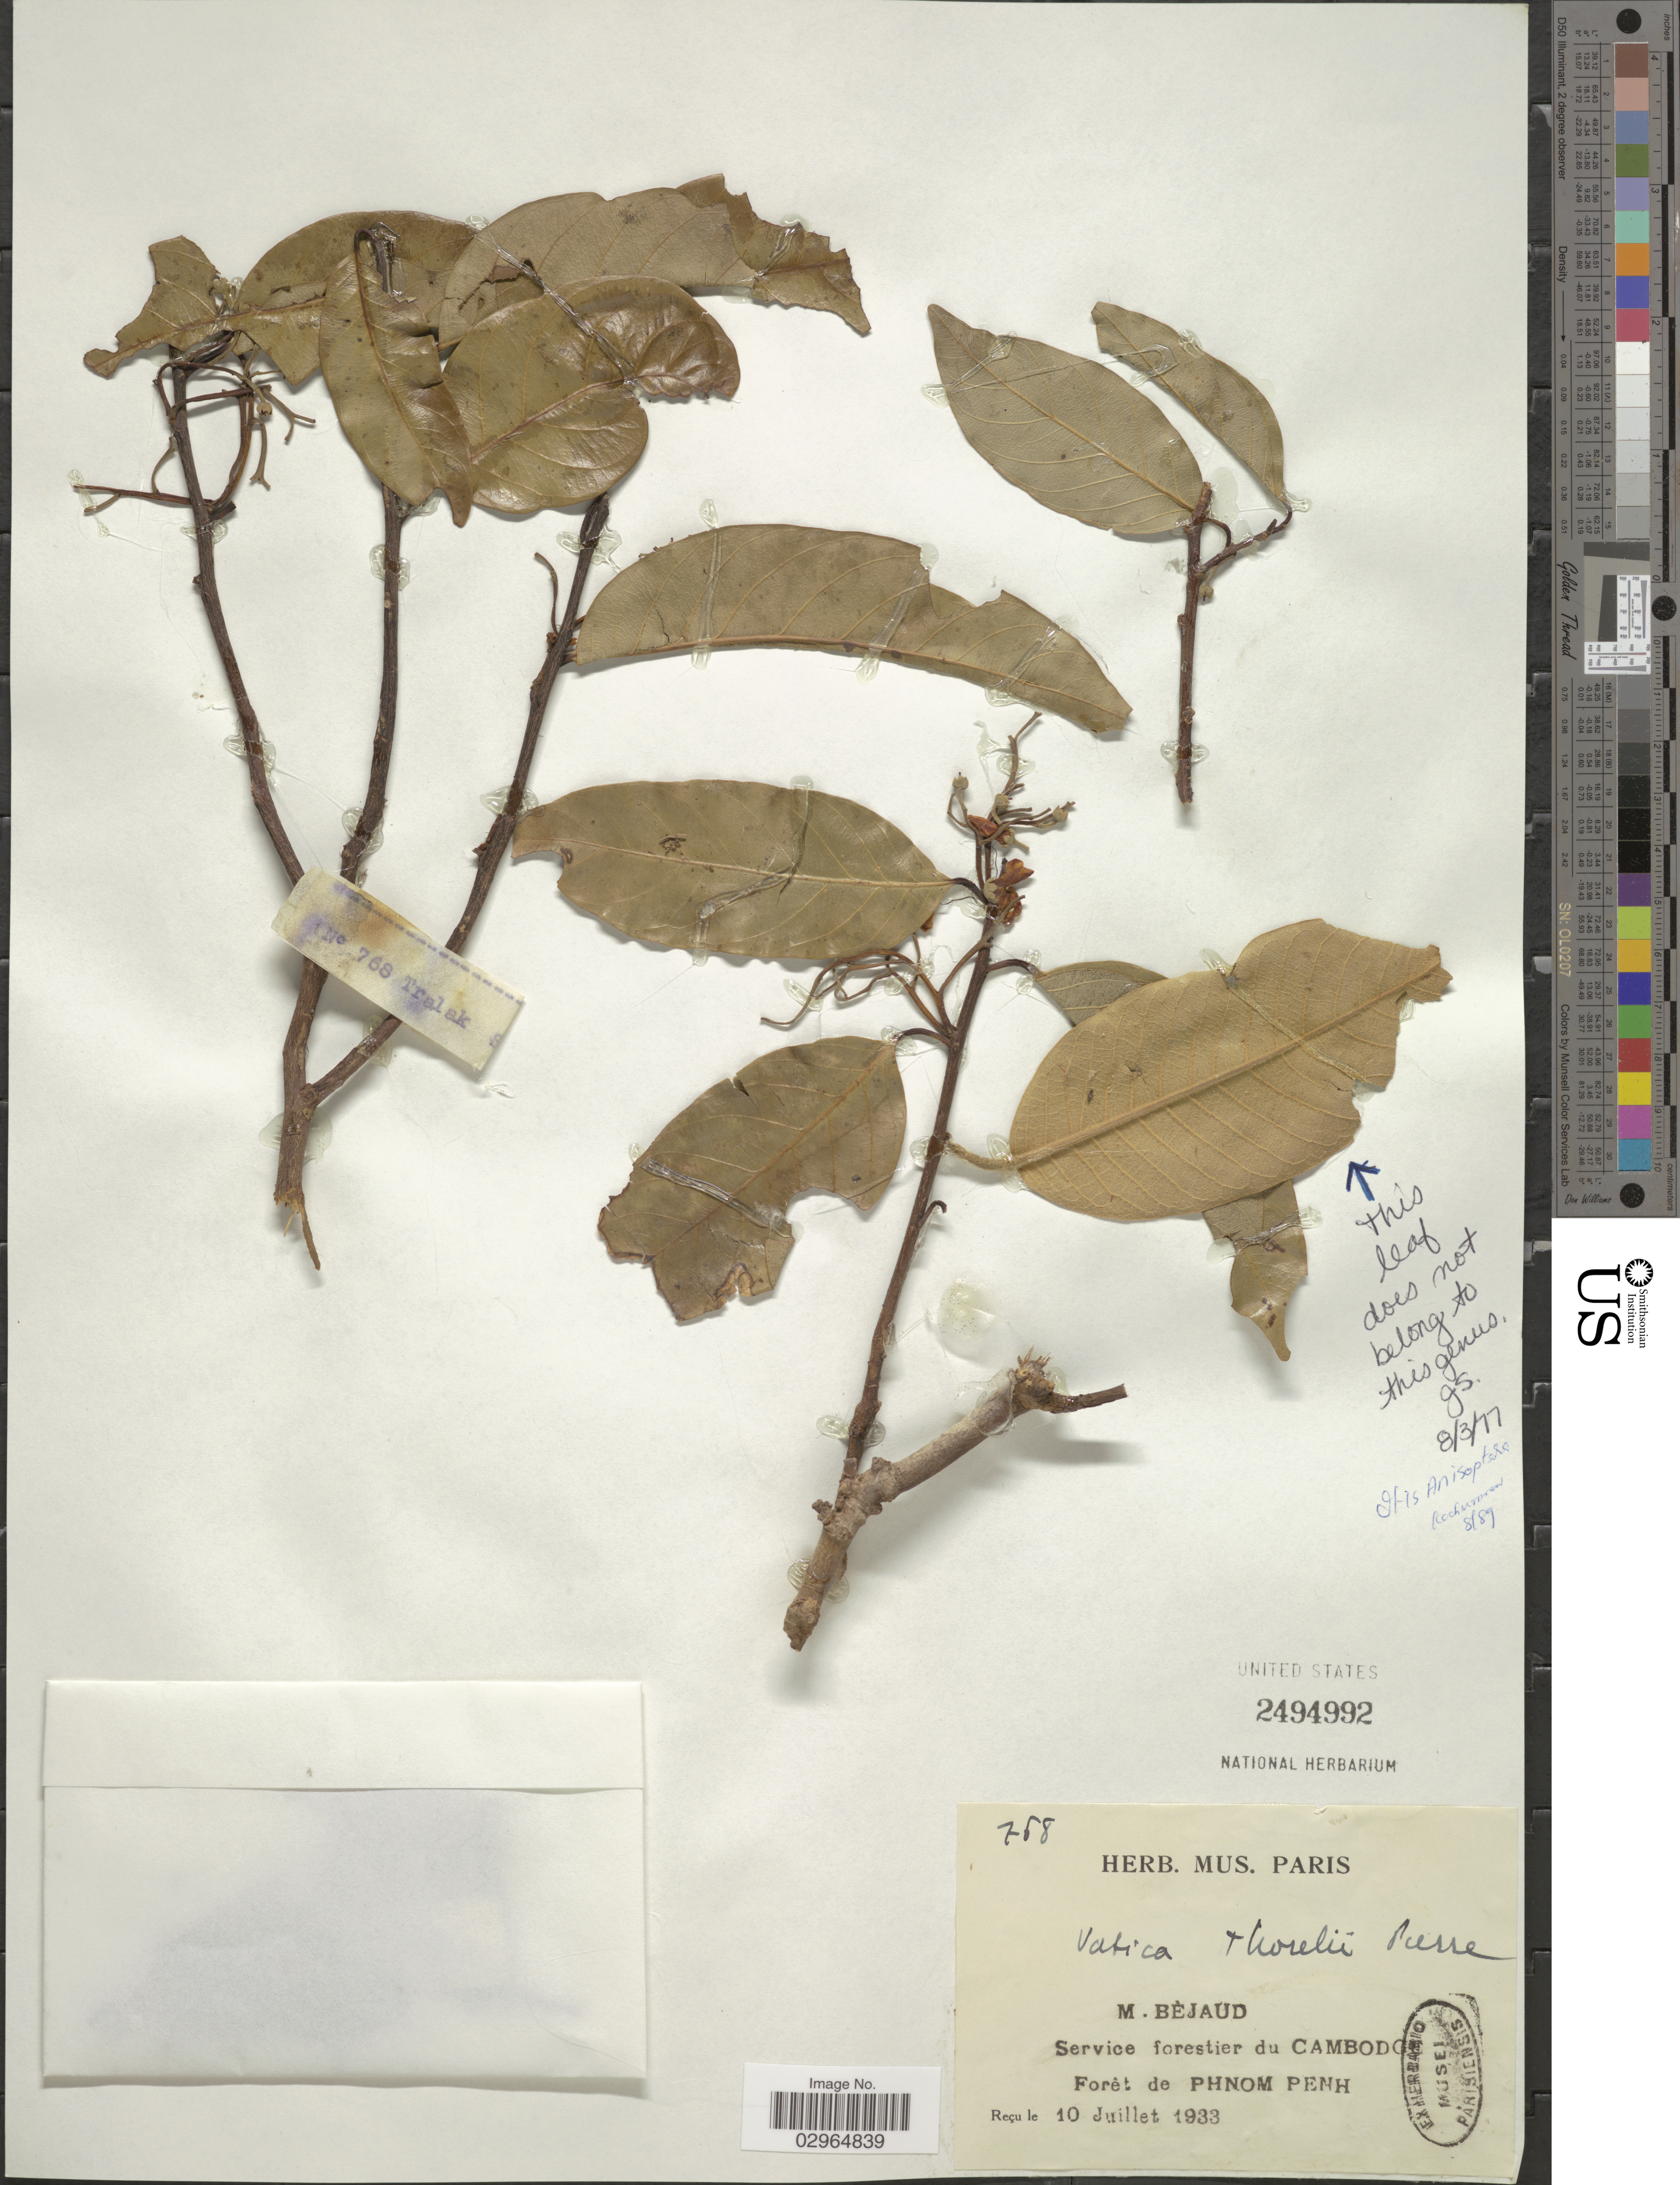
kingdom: Plantae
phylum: Tracheophyta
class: Magnoliopsida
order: Malvales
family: Dipterocarpaceae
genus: Vatica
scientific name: Vatica thorelii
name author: Pierre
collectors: M. Bejaud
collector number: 768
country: Cambodia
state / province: Phnom Penh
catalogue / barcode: US 2494992